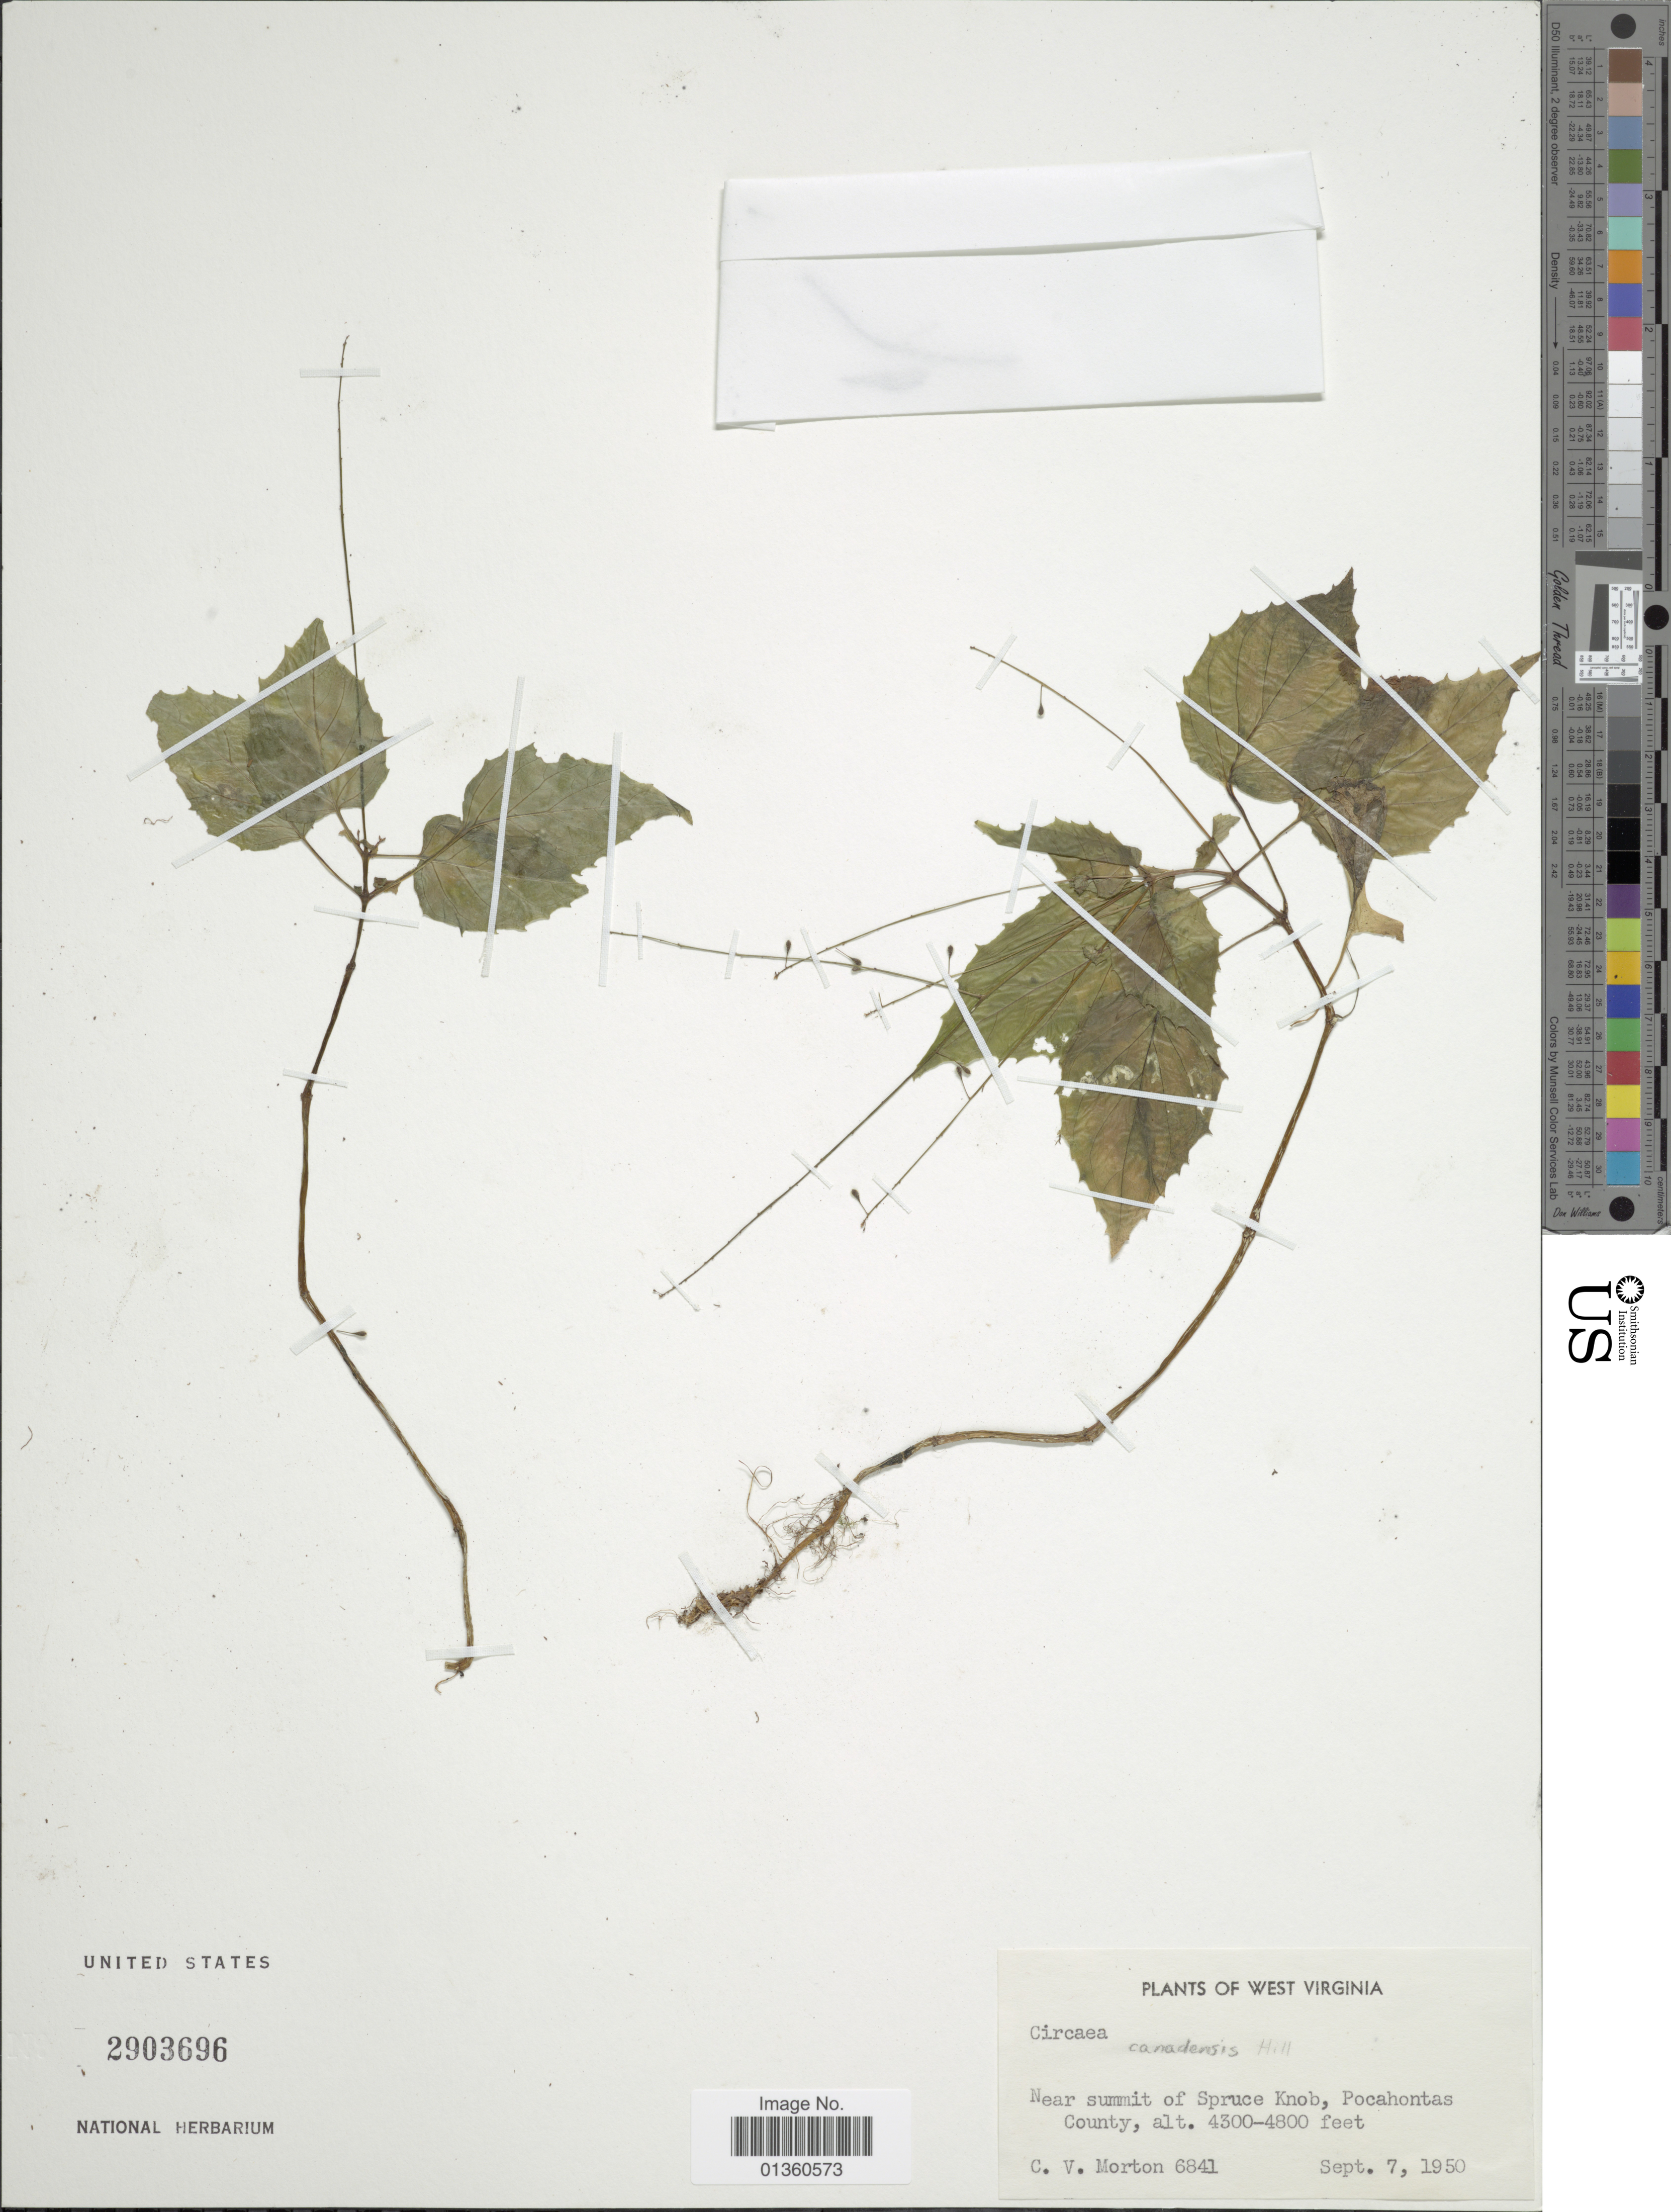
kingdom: Plantae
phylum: Tracheophyta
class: Magnoliopsida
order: Myrtales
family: Onagraceae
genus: Circaea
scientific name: Circaea canadensis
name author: (L.) Hill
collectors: C. V. Morton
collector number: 6841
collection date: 1950-09-07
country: United States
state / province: West Virginia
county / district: Pocahontas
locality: West Virginia. Near summit of Spruce Knob, Pocahontas County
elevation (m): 1311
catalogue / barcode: US 2903696